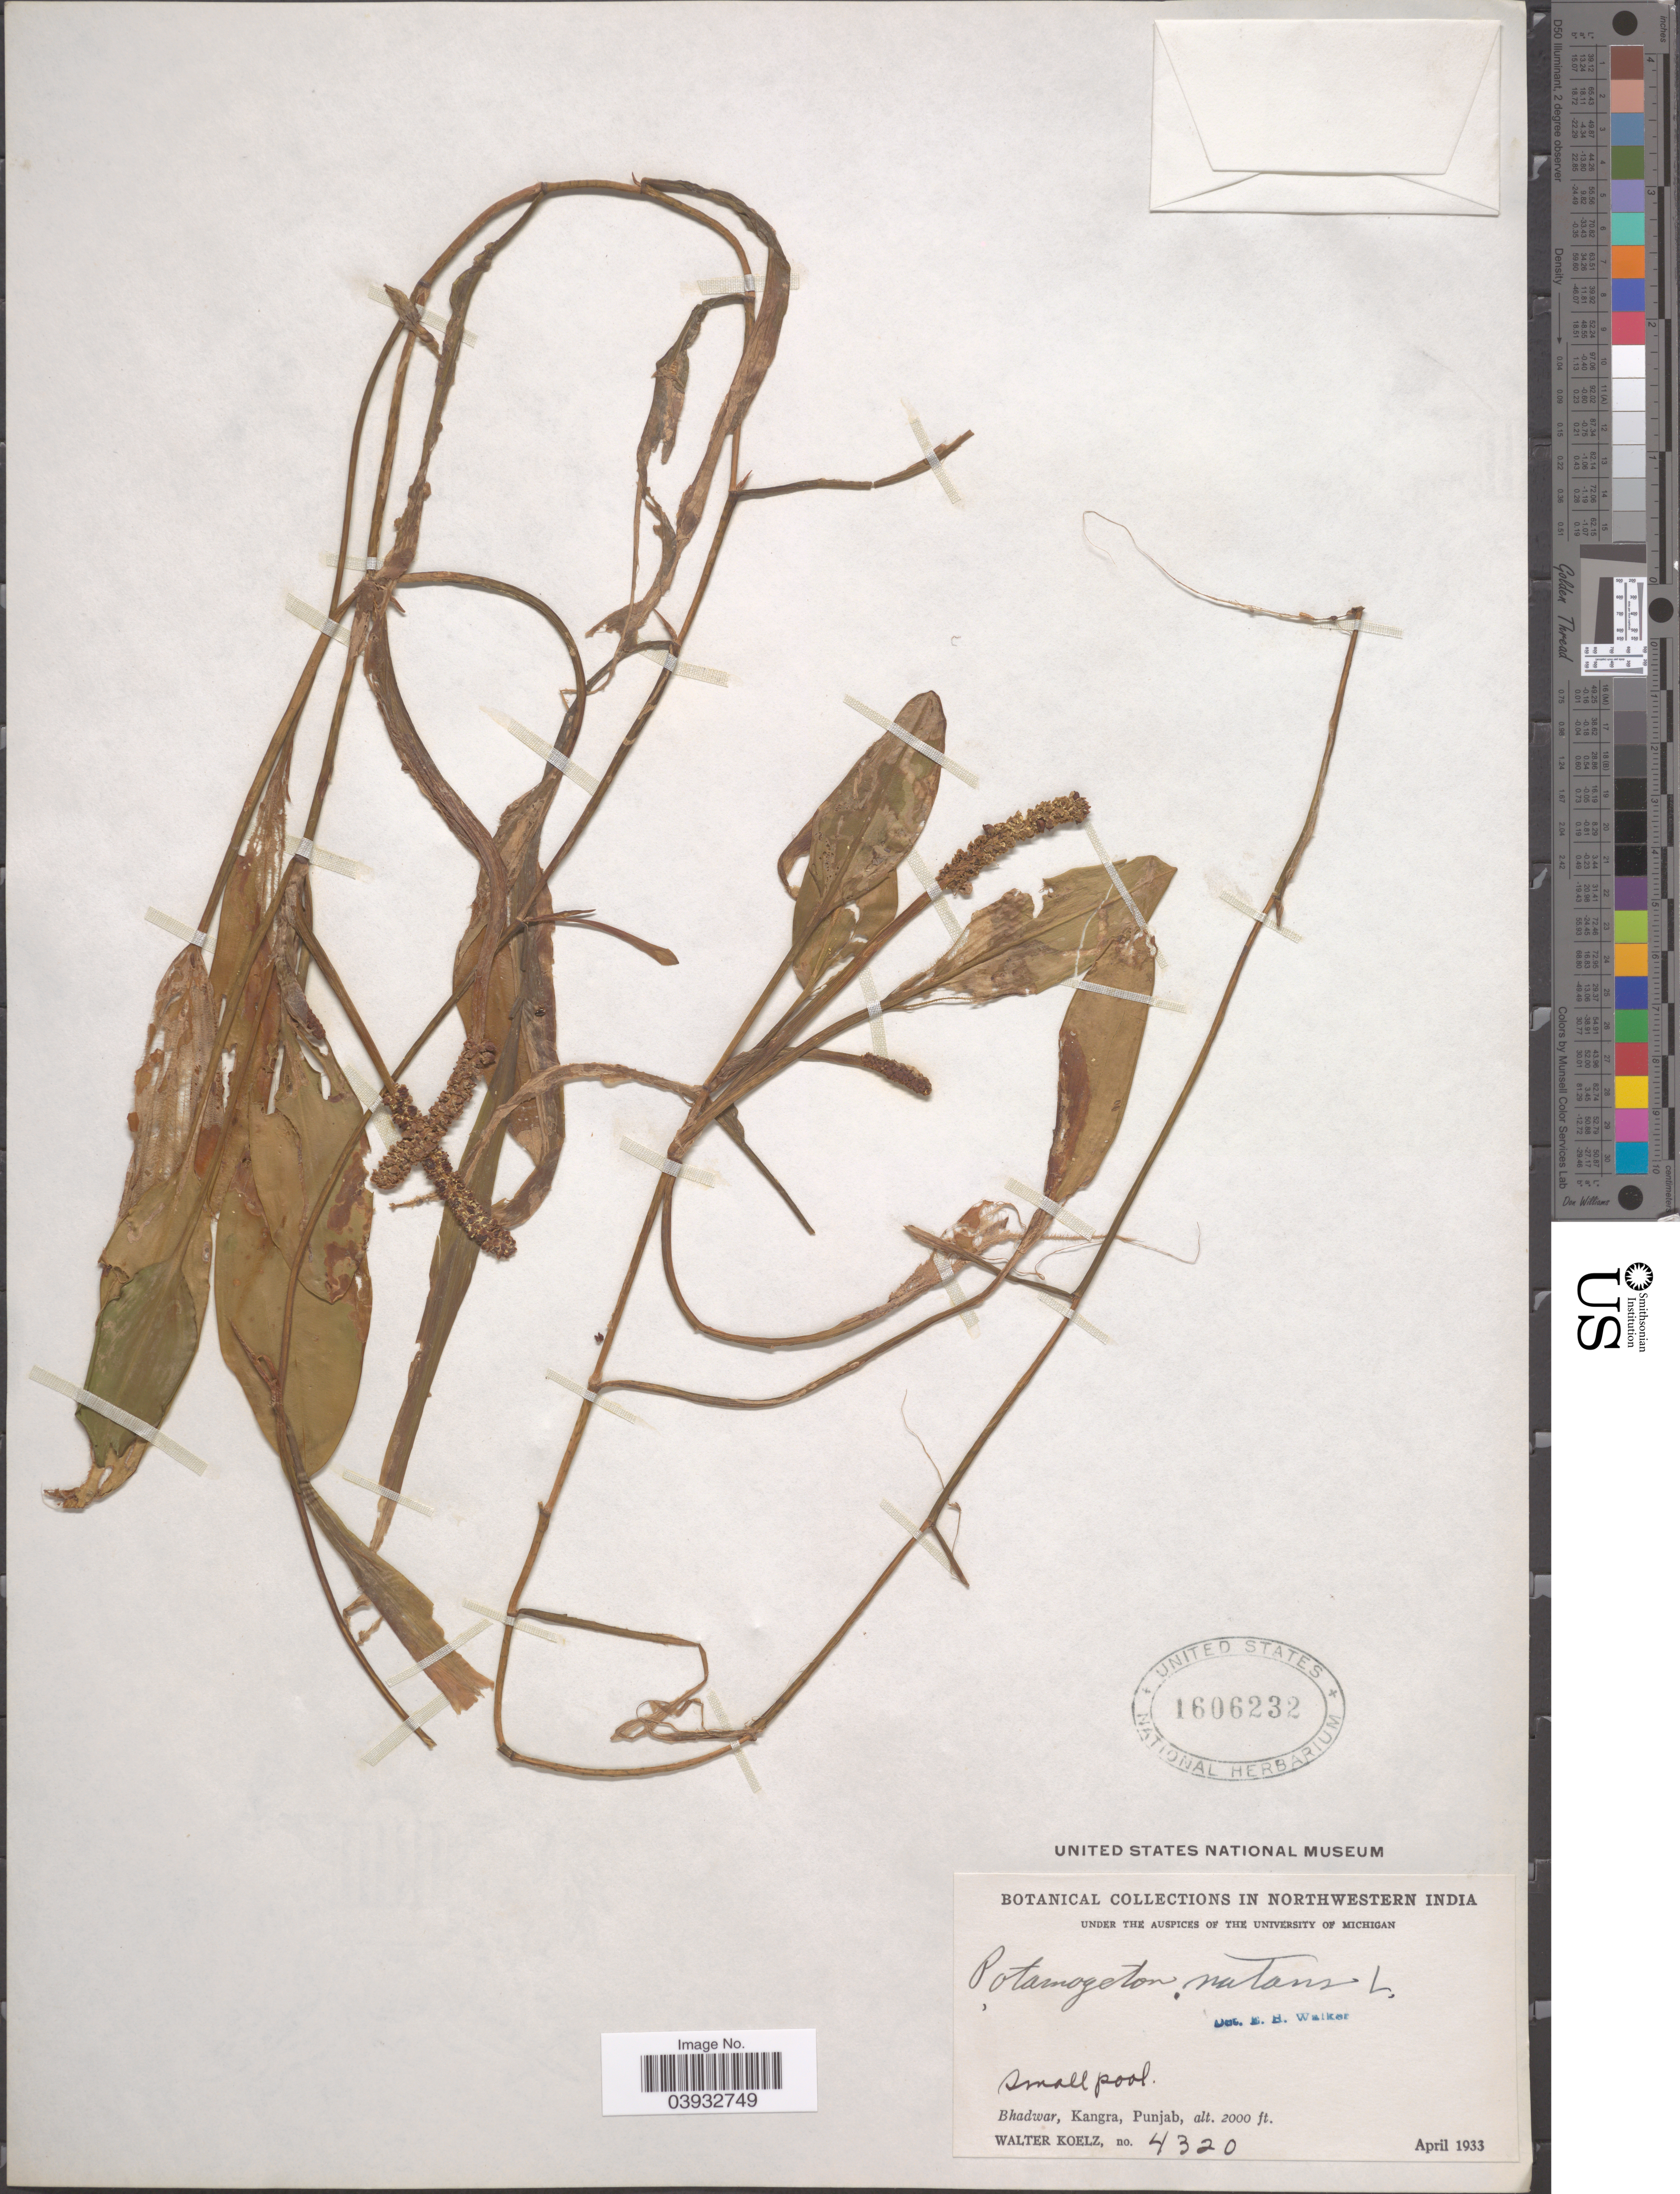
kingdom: Plantae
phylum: Tracheophyta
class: Liliopsida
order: Alismatales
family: Potamogetonaceae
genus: Potamogeton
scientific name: Potamogeton natans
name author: L.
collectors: W. N. Koelz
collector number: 4320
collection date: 1933-04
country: India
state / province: Punjab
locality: Northwestern India. Bhadwar, Kangra.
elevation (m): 610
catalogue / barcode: US 1606232